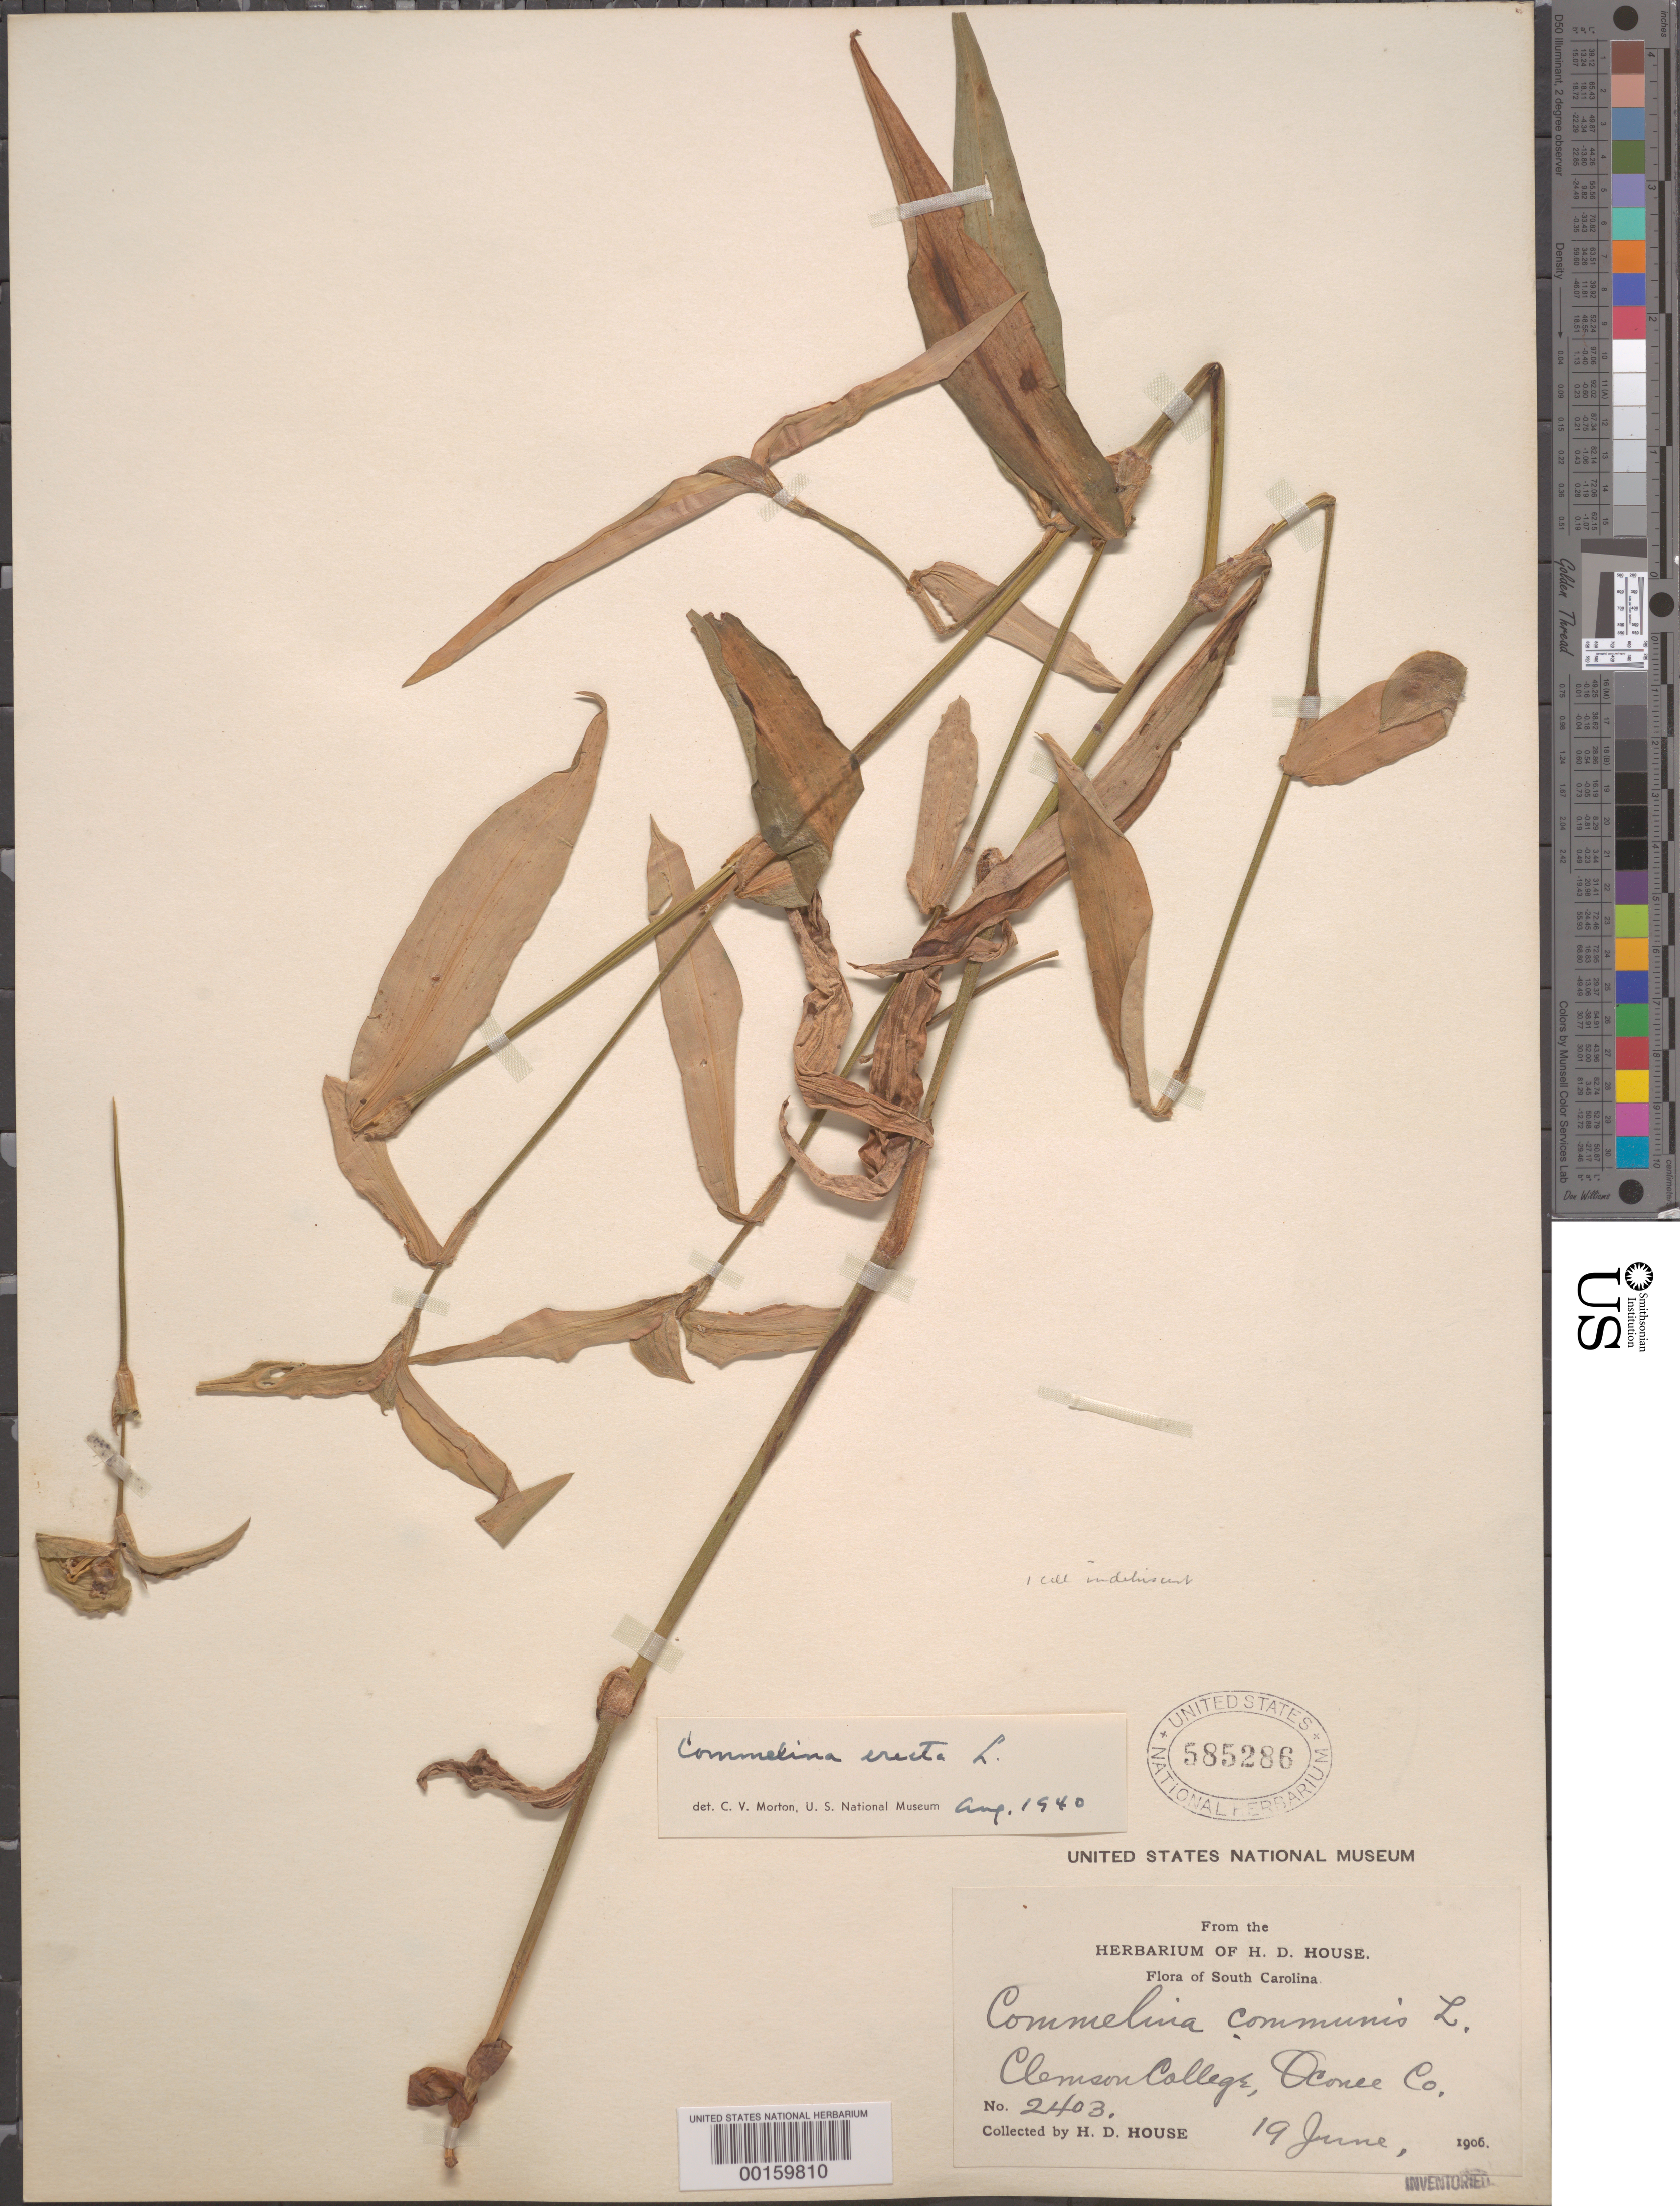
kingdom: Plantae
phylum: Tracheophyta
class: Liliopsida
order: Commelinales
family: Commelinaceae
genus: Commelina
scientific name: Commelina erecta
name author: L.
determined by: Morton, C. V.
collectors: H. D. House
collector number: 2403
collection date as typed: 19 Jun 1906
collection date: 1906-06-19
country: United States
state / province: South Carolina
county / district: Oconee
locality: Clemson college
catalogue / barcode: US 585286